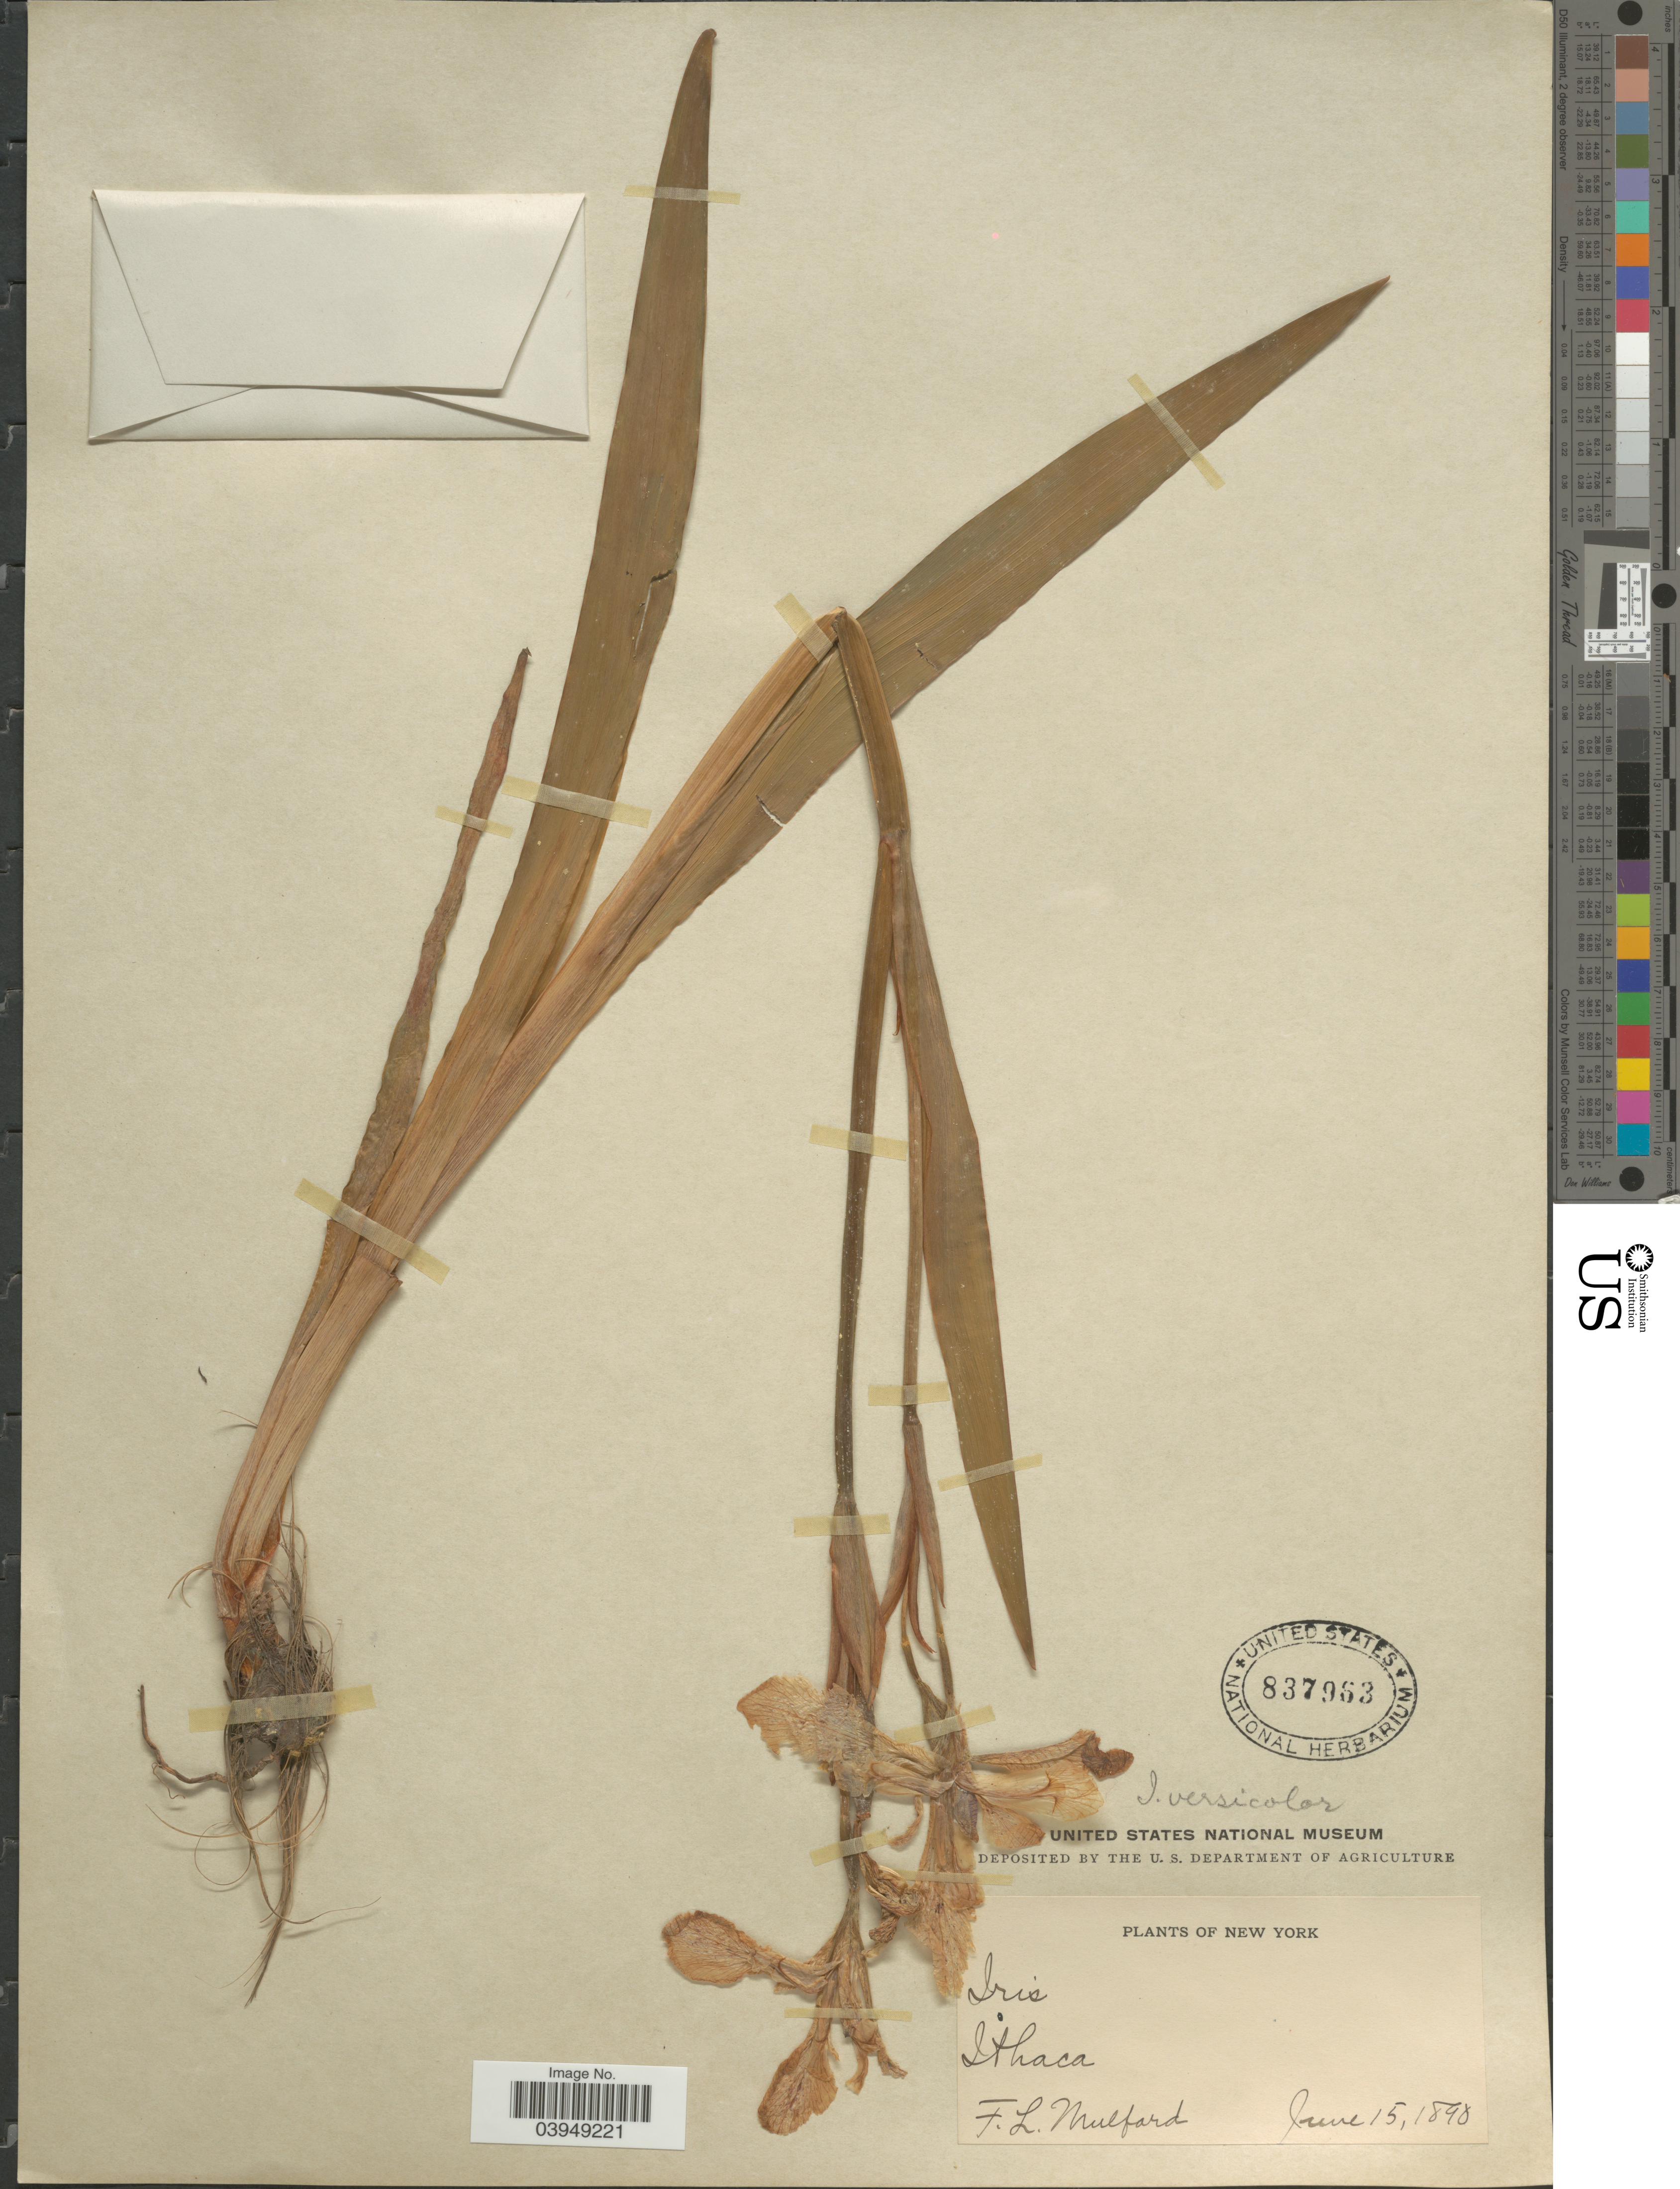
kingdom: Plantae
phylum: Tracheophyta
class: Liliopsida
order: Asparagales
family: Iridaceae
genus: Iris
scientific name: Iris versicolor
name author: L.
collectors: F. Mulford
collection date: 1890-06-15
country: United States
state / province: New York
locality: Ithaca.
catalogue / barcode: US 837963